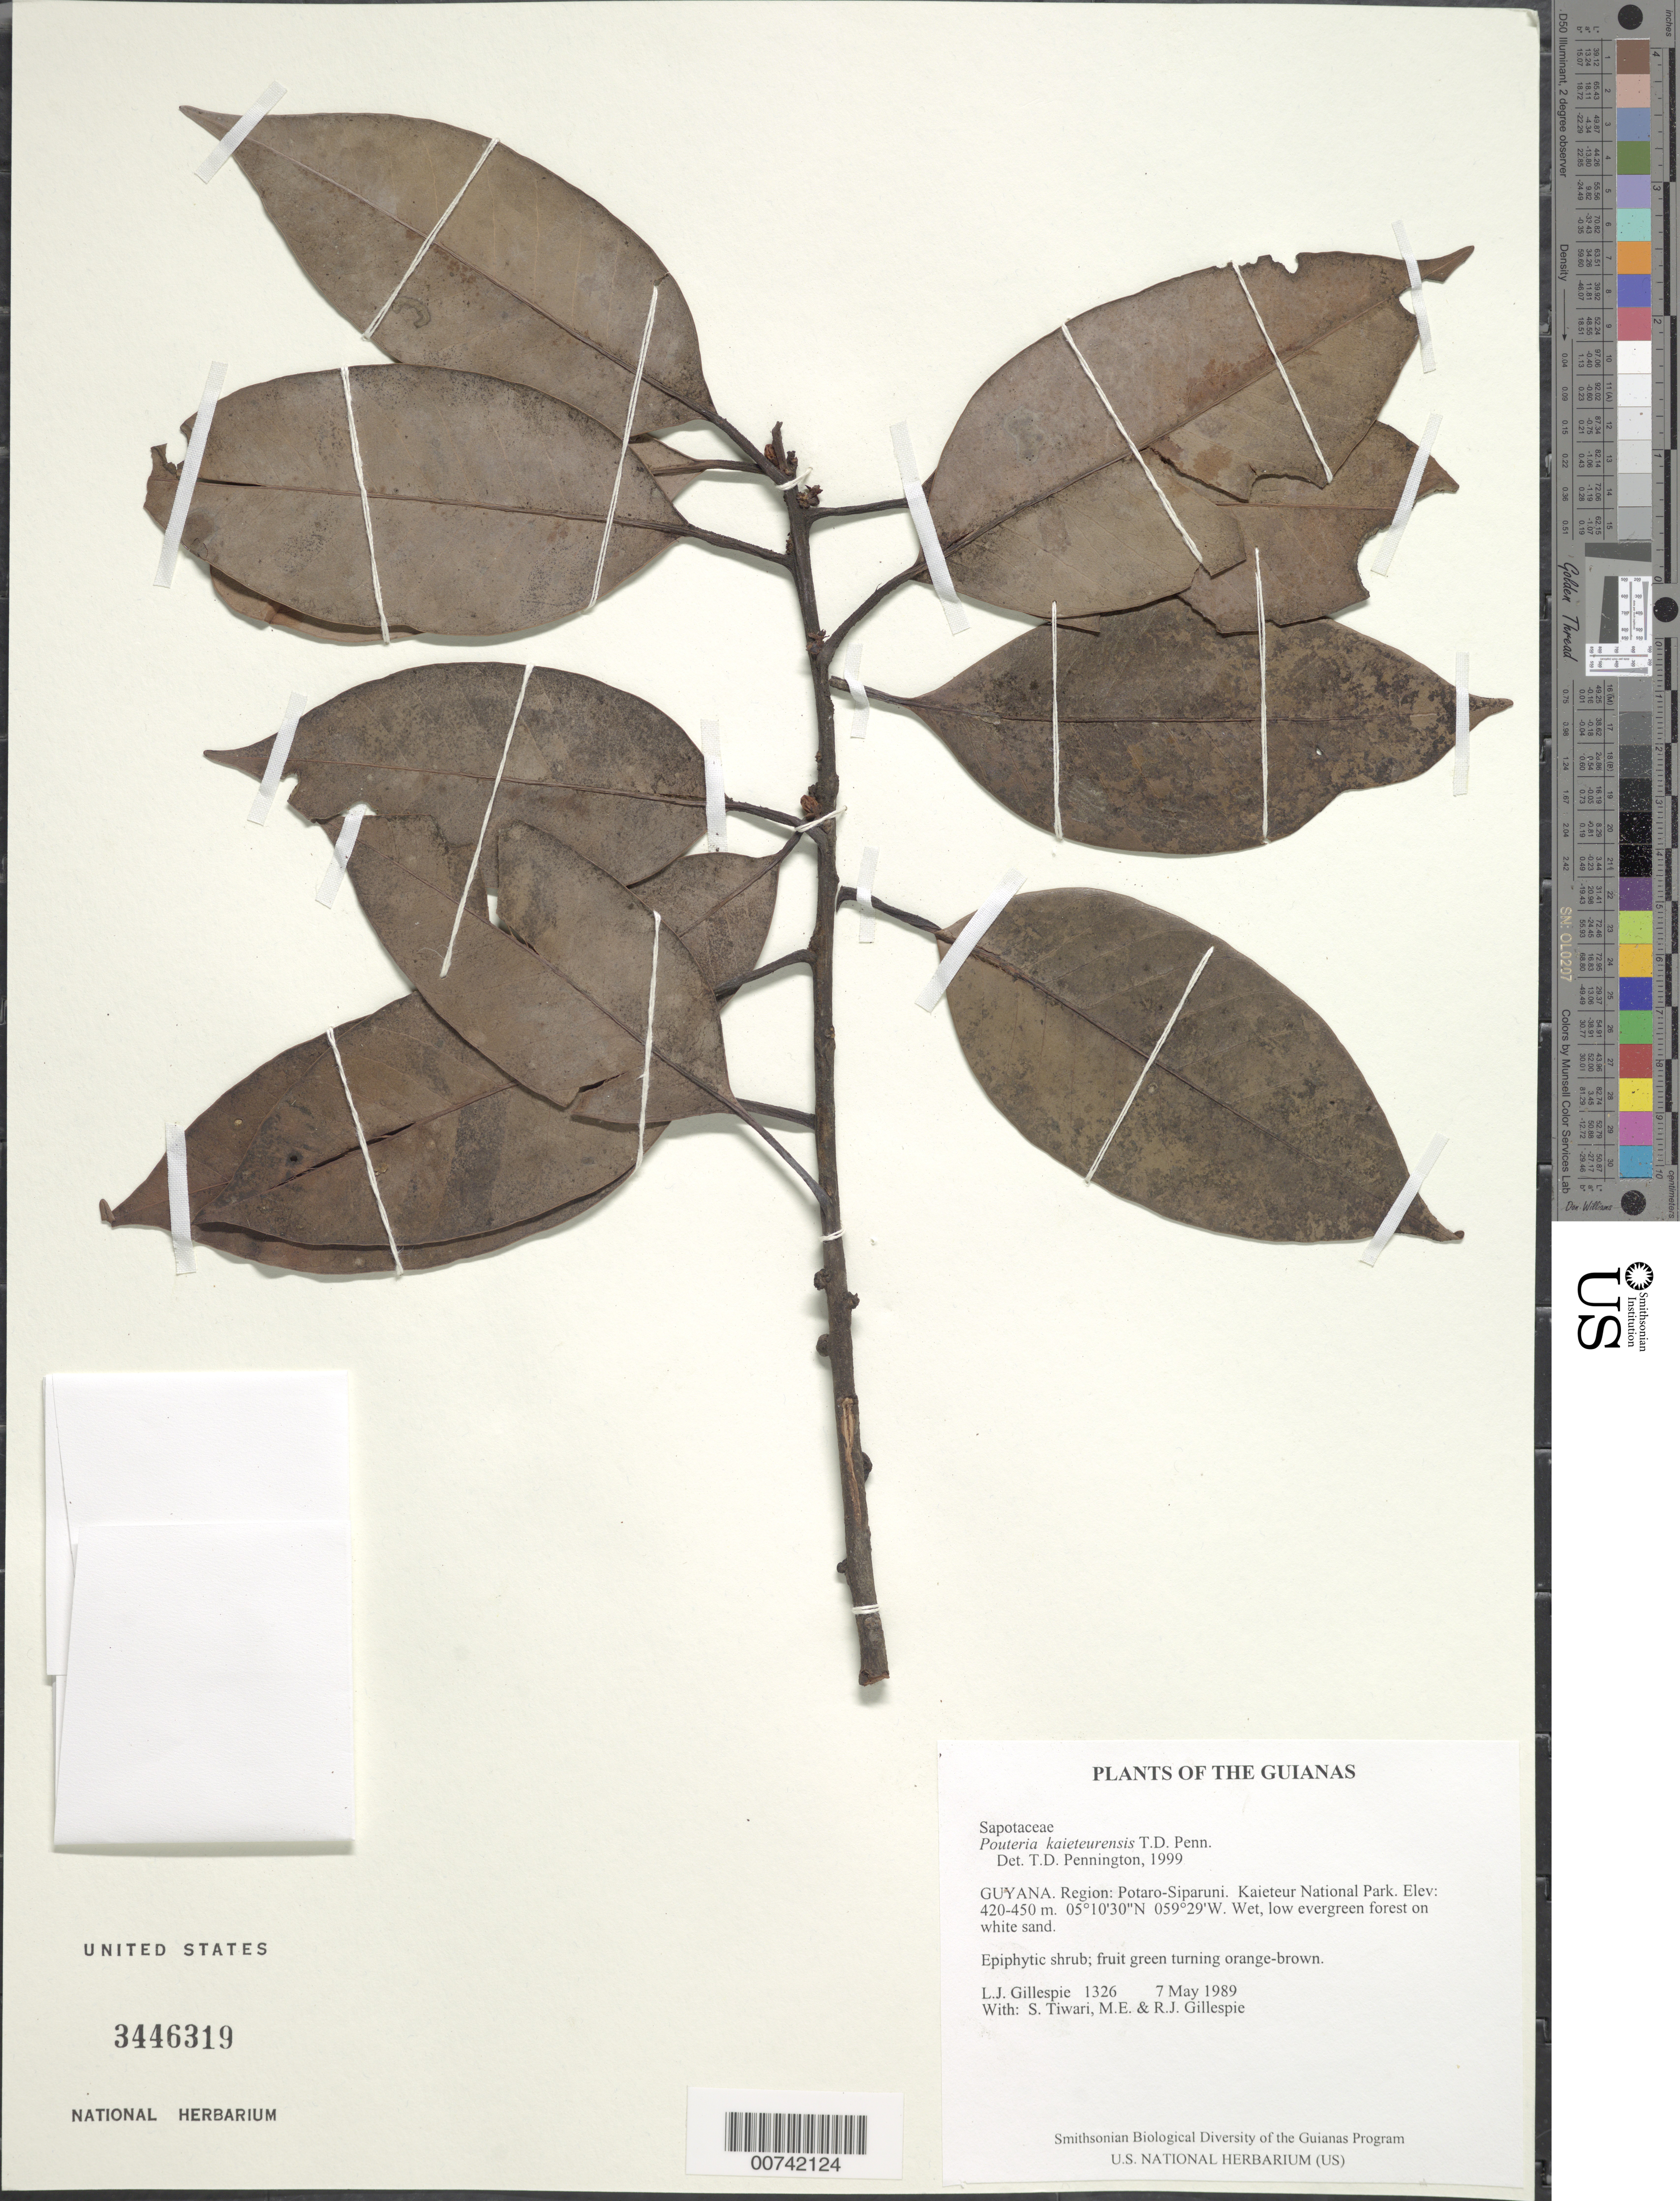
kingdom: Plantae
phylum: Tracheophyta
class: Magnoliopsida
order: Ericales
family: Sapotaceae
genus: Pouteria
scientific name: Pouteria kaieteurensis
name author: T.D. Penn.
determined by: Pennington, T. D., (K)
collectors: L. J. Gillespie, S. Tiwari, M. Gillespie & R. Gillespie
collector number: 1326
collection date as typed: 7 May 1989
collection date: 1989-05-07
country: Guyana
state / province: Potaro-Siparuni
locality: Kaieteur National Park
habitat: Wet, low evergreen forest on white sand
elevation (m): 420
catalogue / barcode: US 3446319